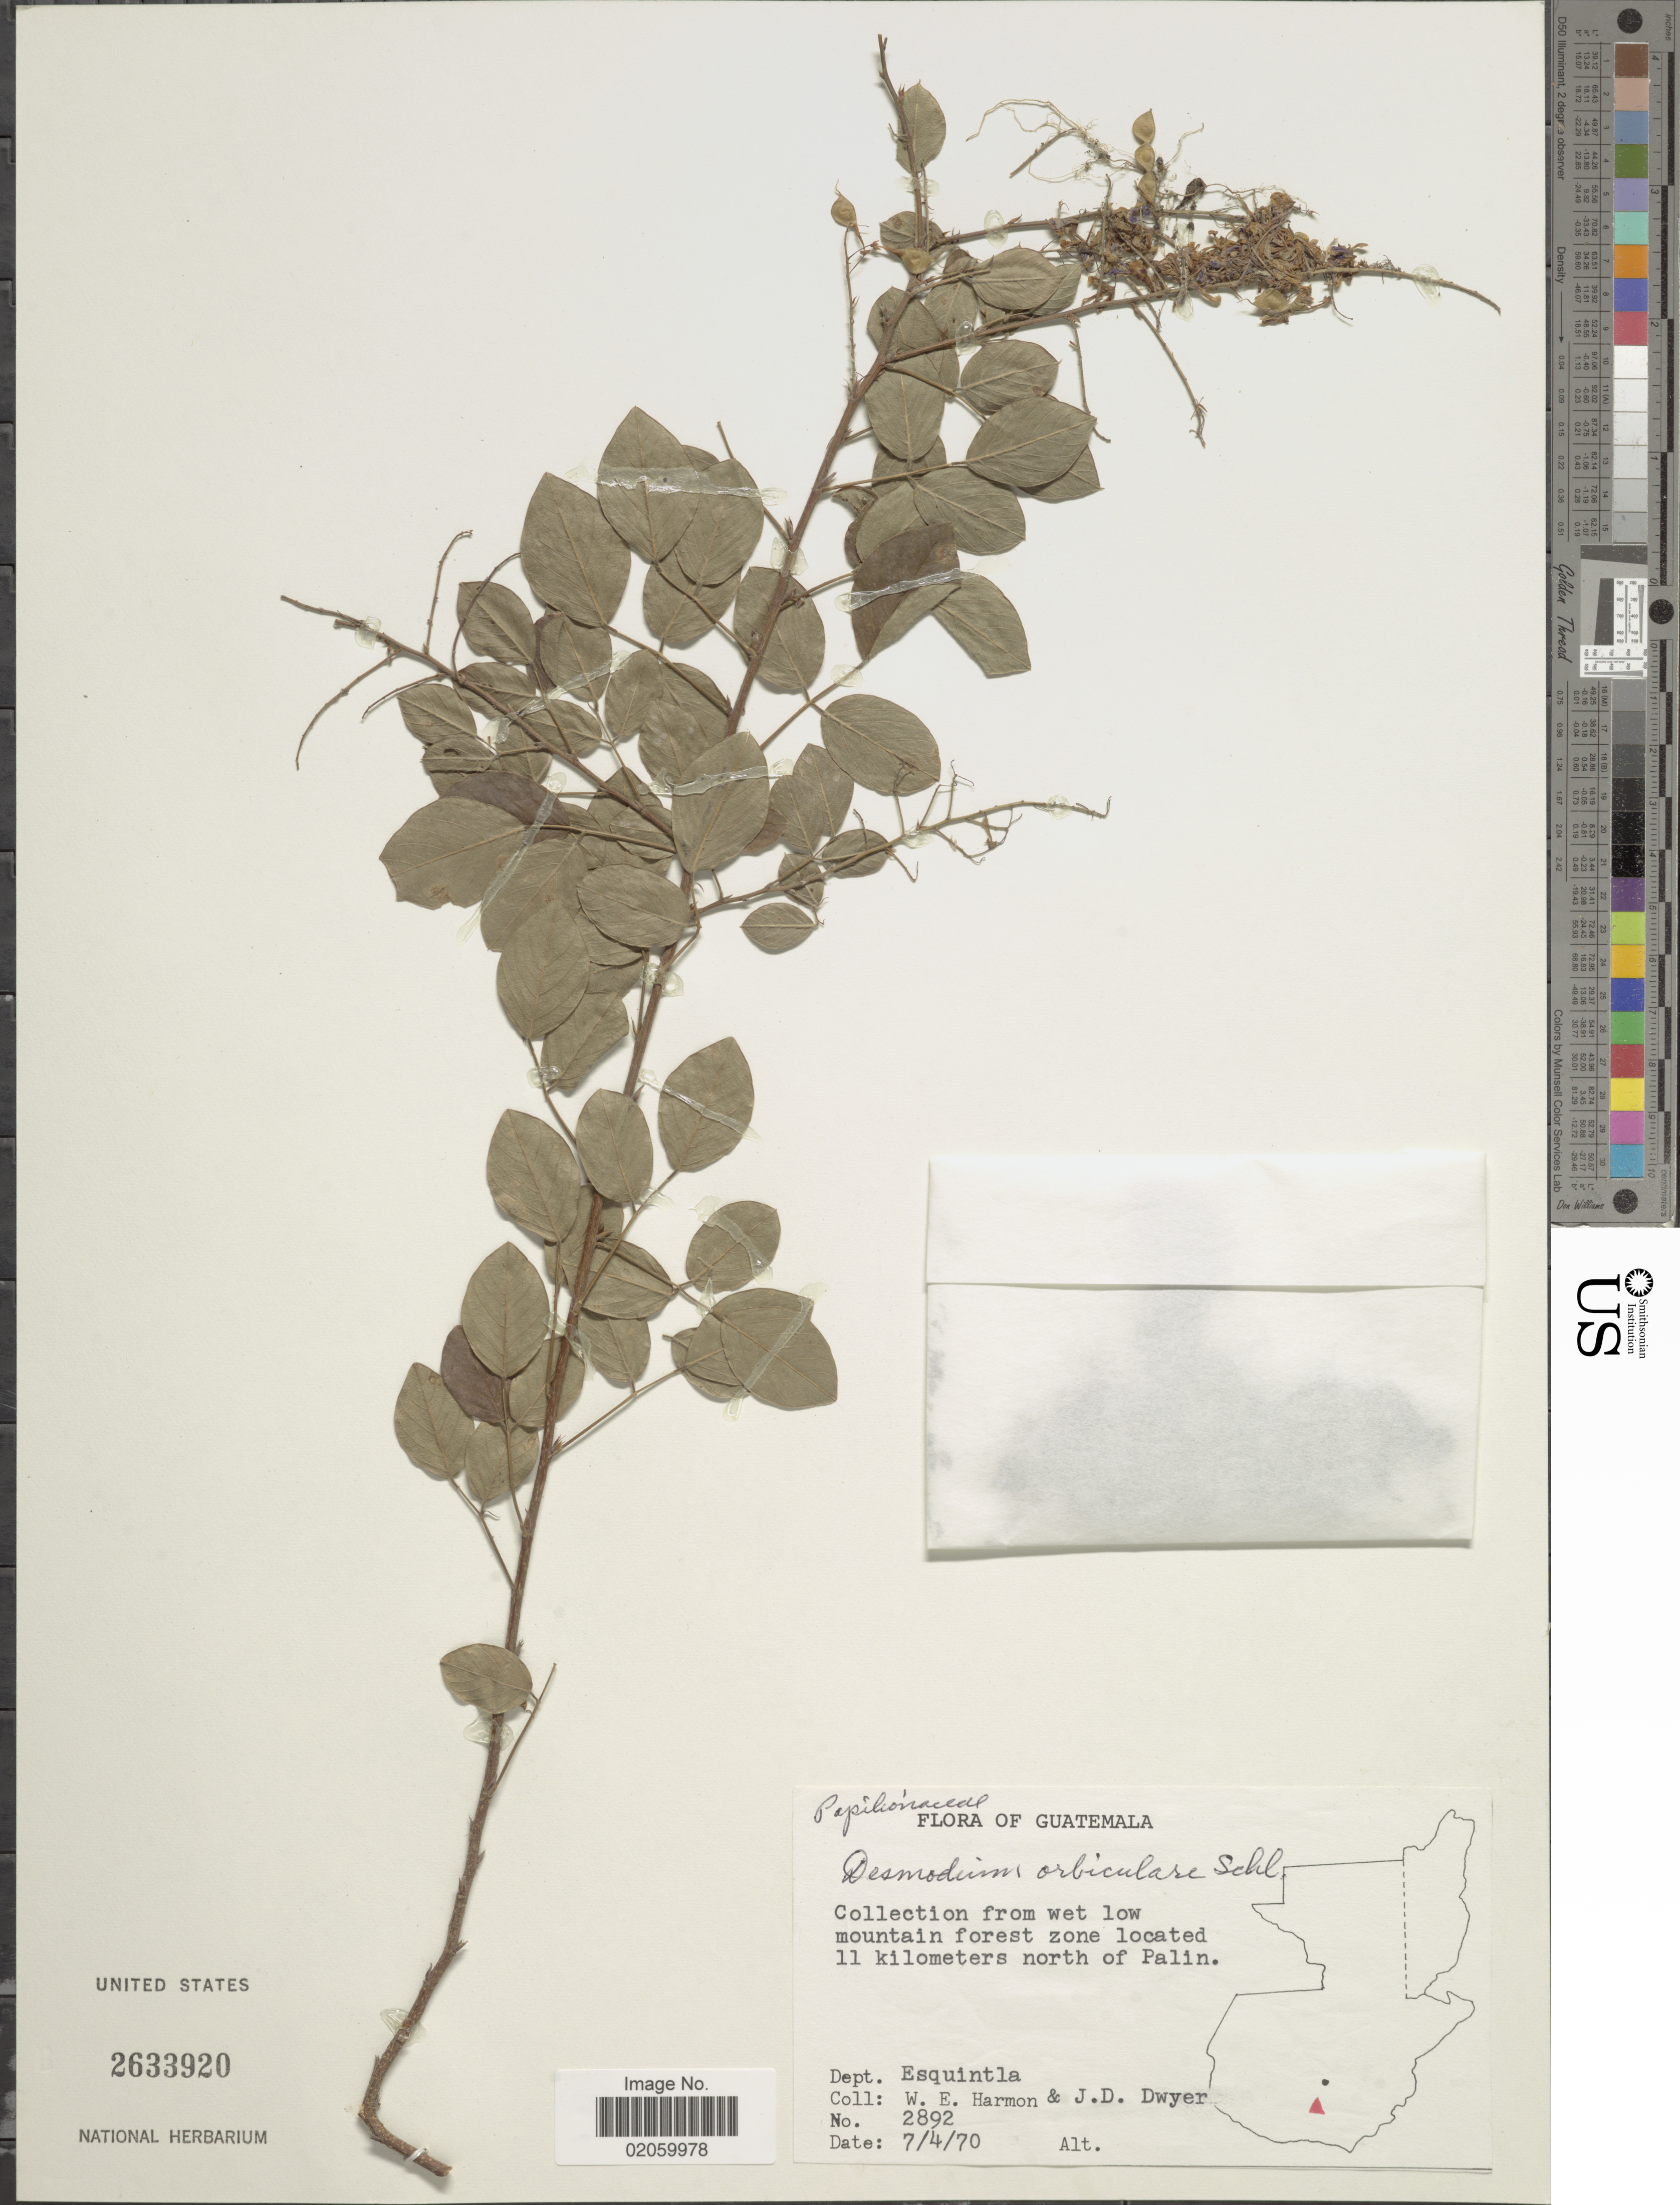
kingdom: Plantae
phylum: Tracheophyta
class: Magnoliopsida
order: Fabales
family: Fabaceae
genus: Desmodium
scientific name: Desmodium orbiculare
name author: Schltdl.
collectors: W. E. Harmon & J. D. Dwyer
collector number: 2892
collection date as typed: Transcribed d/m/y: 7/4/70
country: Guatemala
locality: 11 kilometers north of Palin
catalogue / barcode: US 2633920